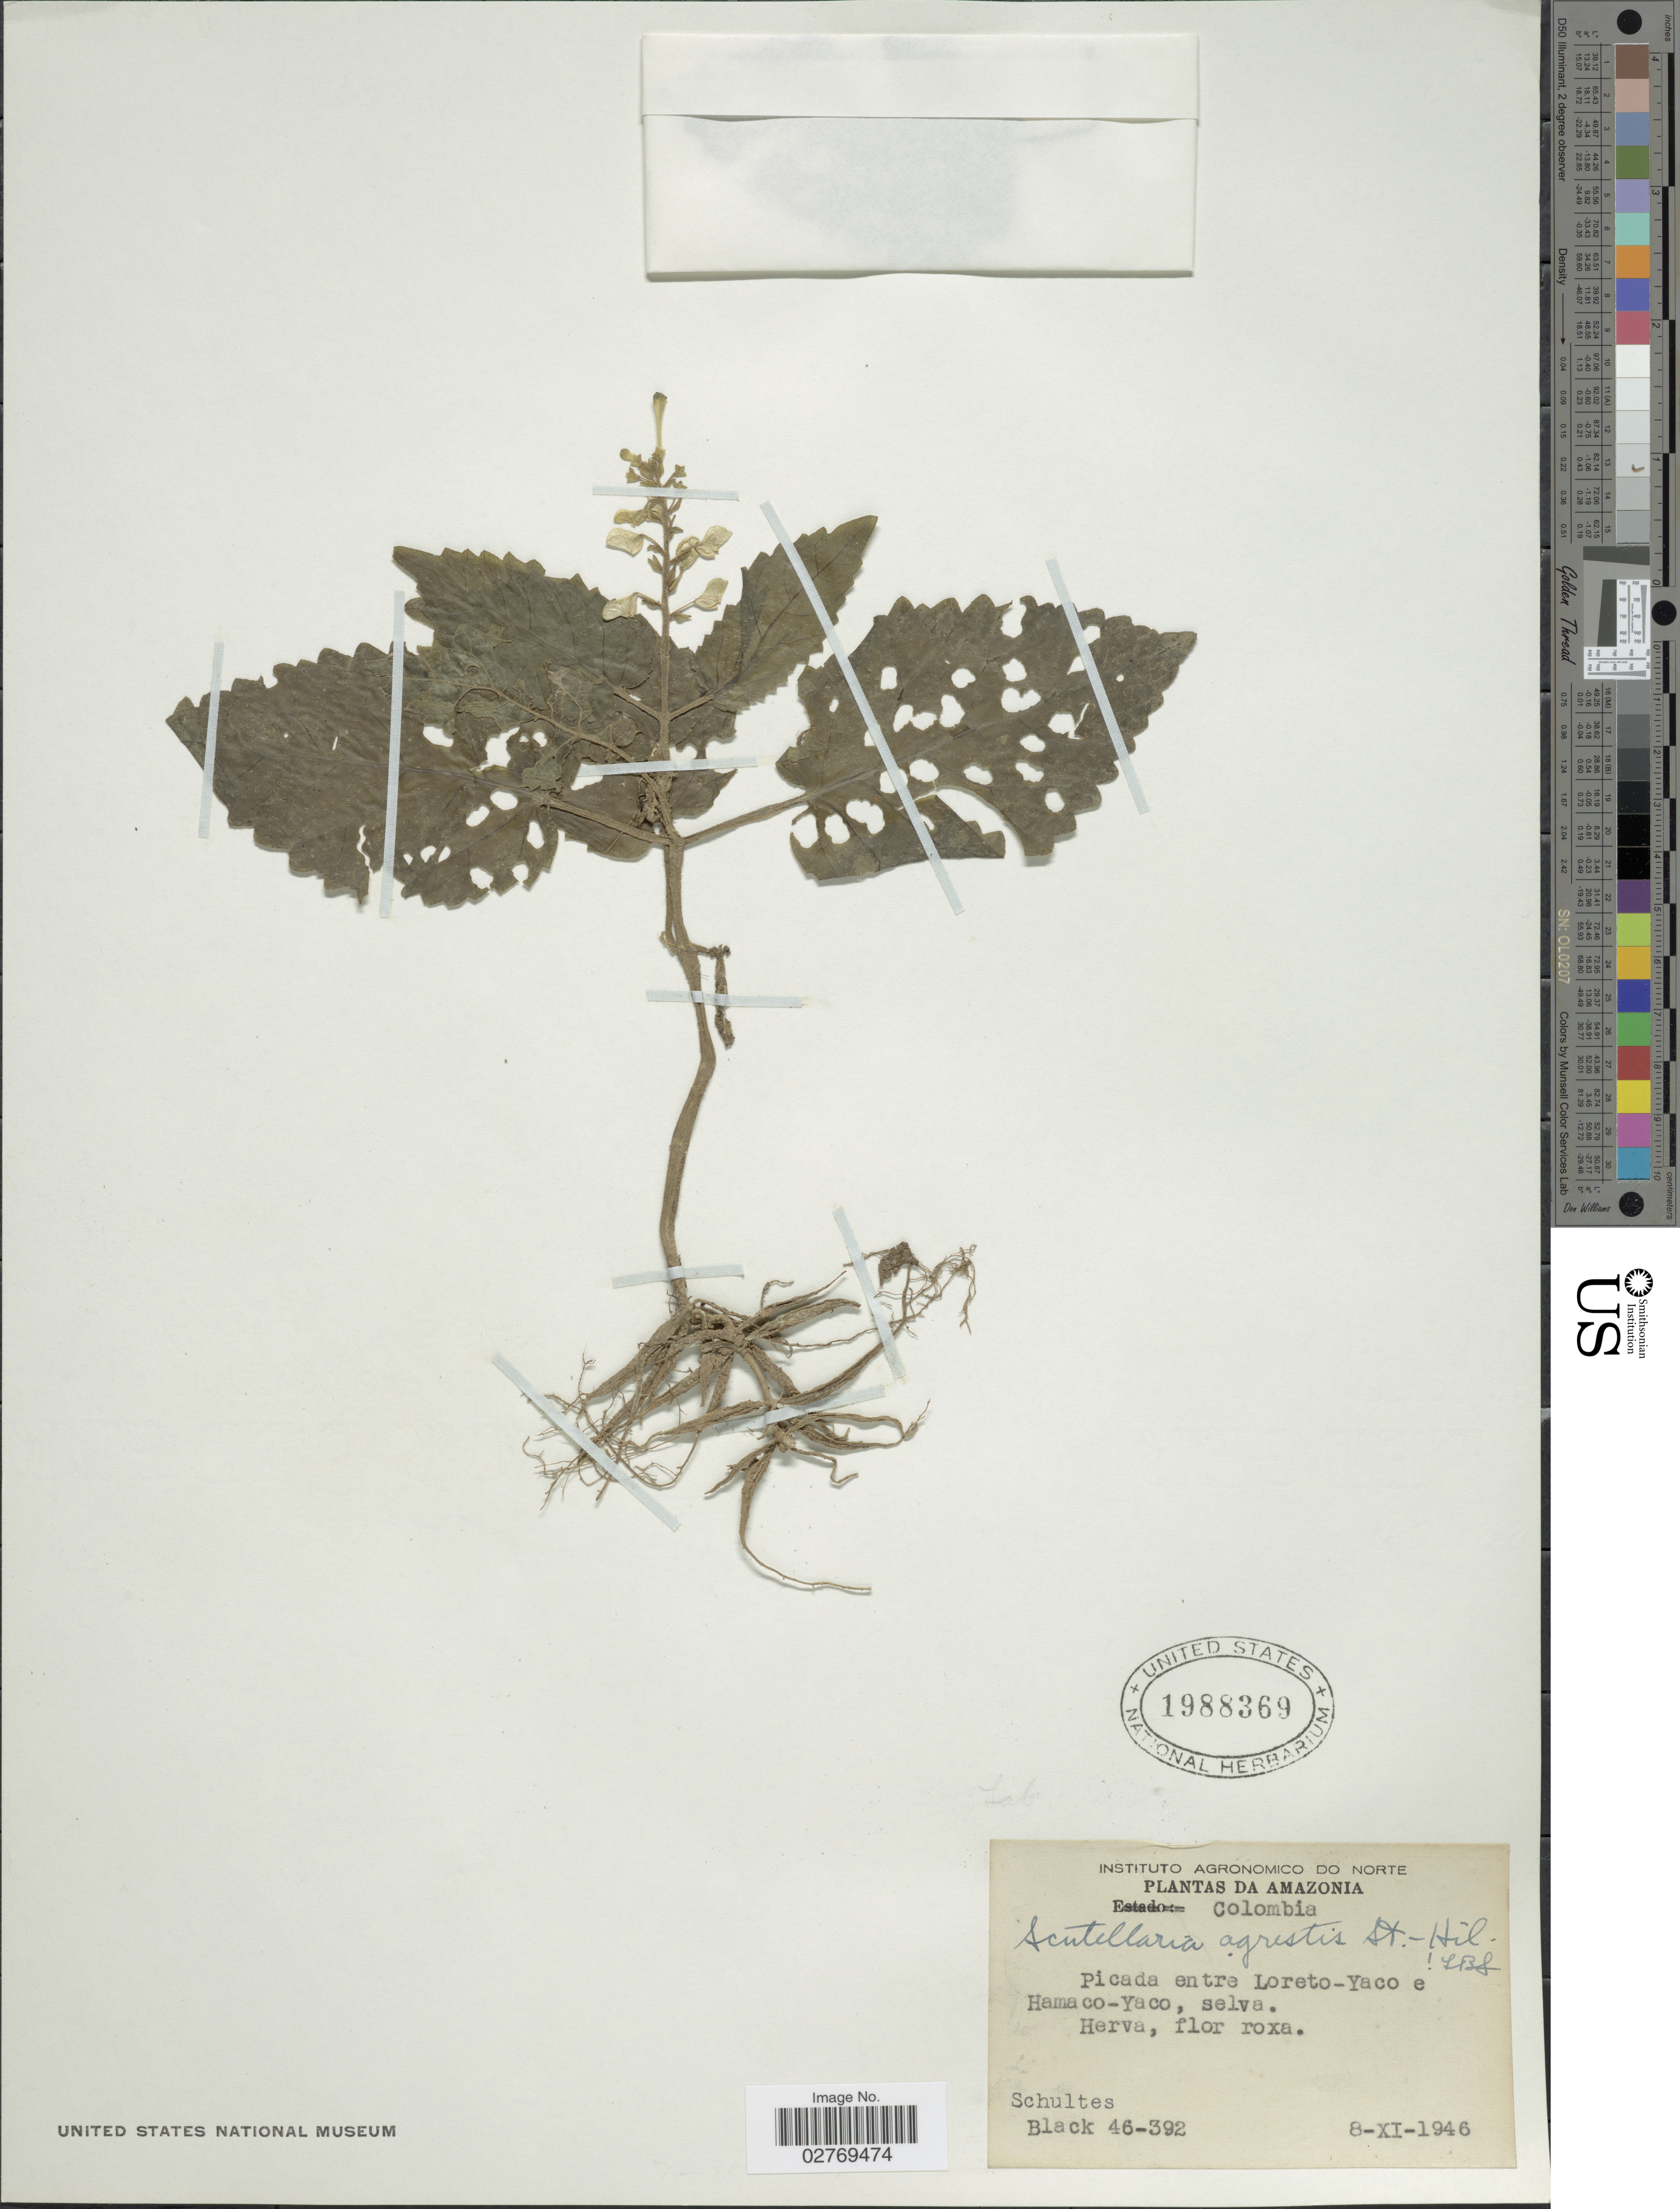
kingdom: Plantae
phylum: Tracheophyta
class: Magnoliopsida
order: Lamiales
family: Lamiaceae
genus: Scutellaria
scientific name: Scutellaria agrestis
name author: A. St.-Hil. ex Benth.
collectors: -- Black & -- Schultes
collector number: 46-392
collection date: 1946-11-08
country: Colombia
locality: Amazonia. Picada entre Loreto-Yaco e Hamaco-Yaco, selva.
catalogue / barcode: US 1988369